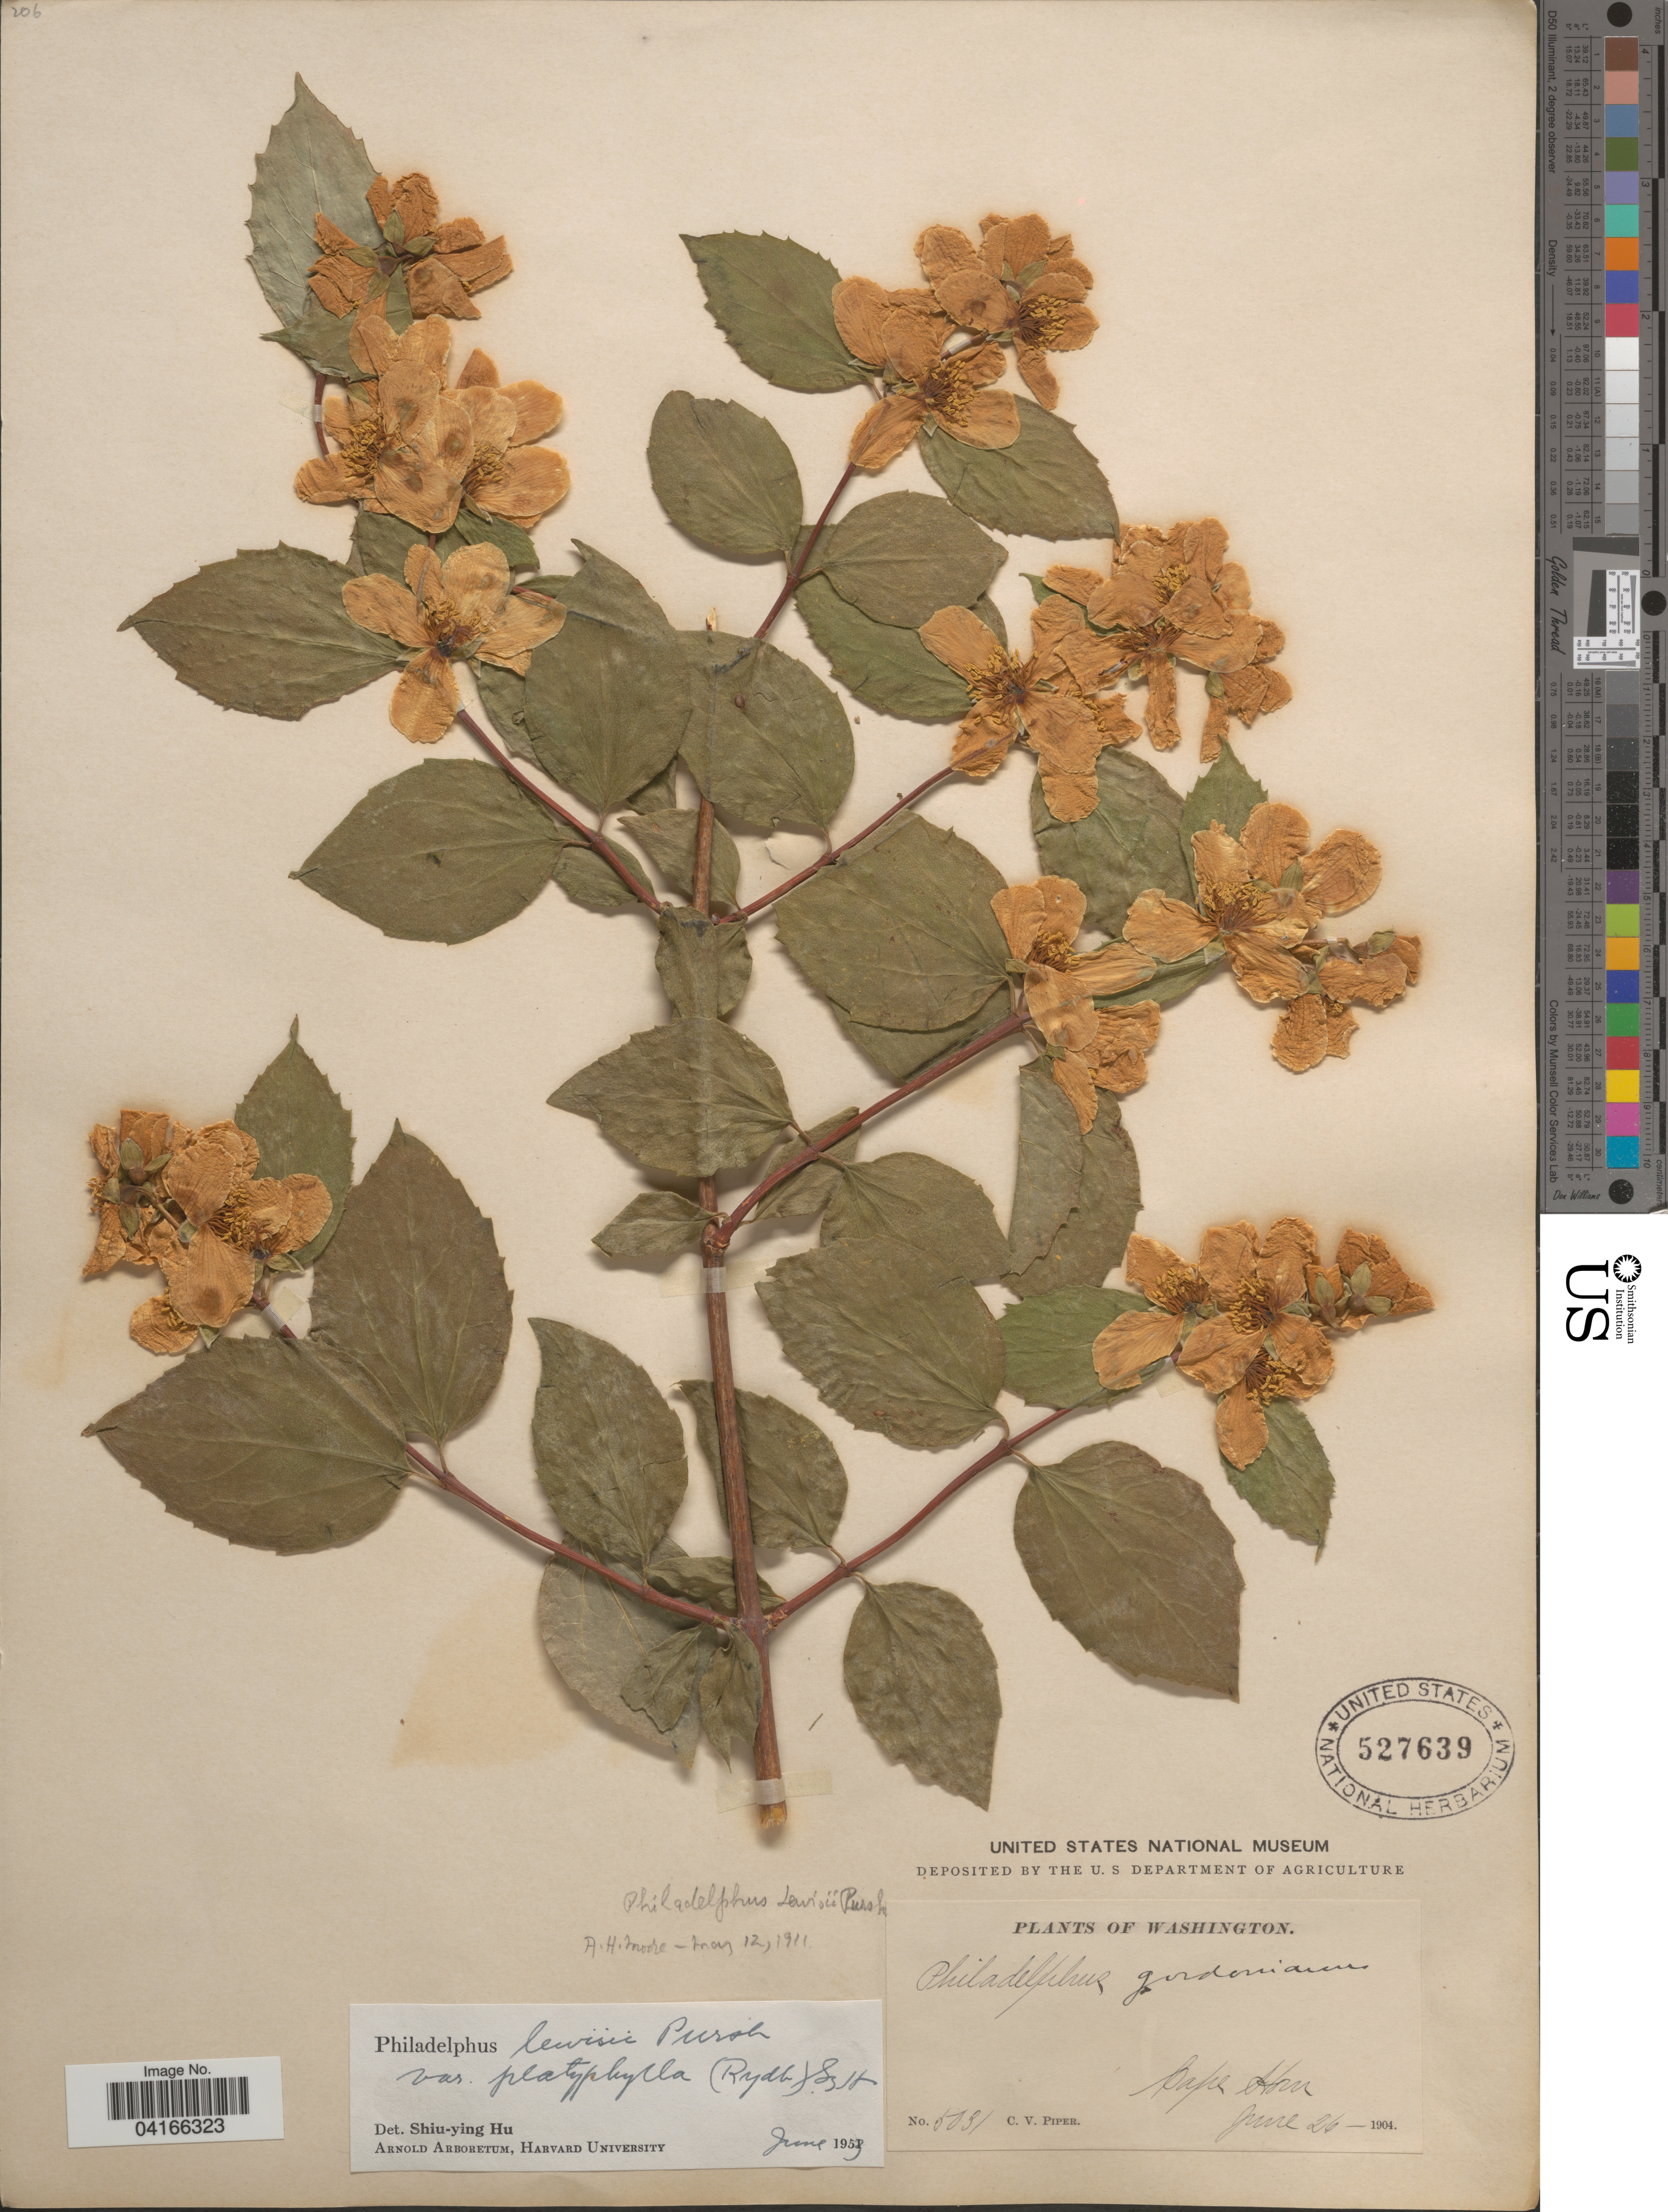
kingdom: Plantae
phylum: Tracheophyta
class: Magnoliopsida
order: Cornales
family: Hydrangeaceae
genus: Philadelphus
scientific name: Philadelphus lewisii var. platyphyllus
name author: (Rydb.) A.H. Moore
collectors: C. V. Piper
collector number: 5031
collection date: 1904-06-26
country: United States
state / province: Washington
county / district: Skamania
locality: Cape Horn.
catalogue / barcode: US 527639